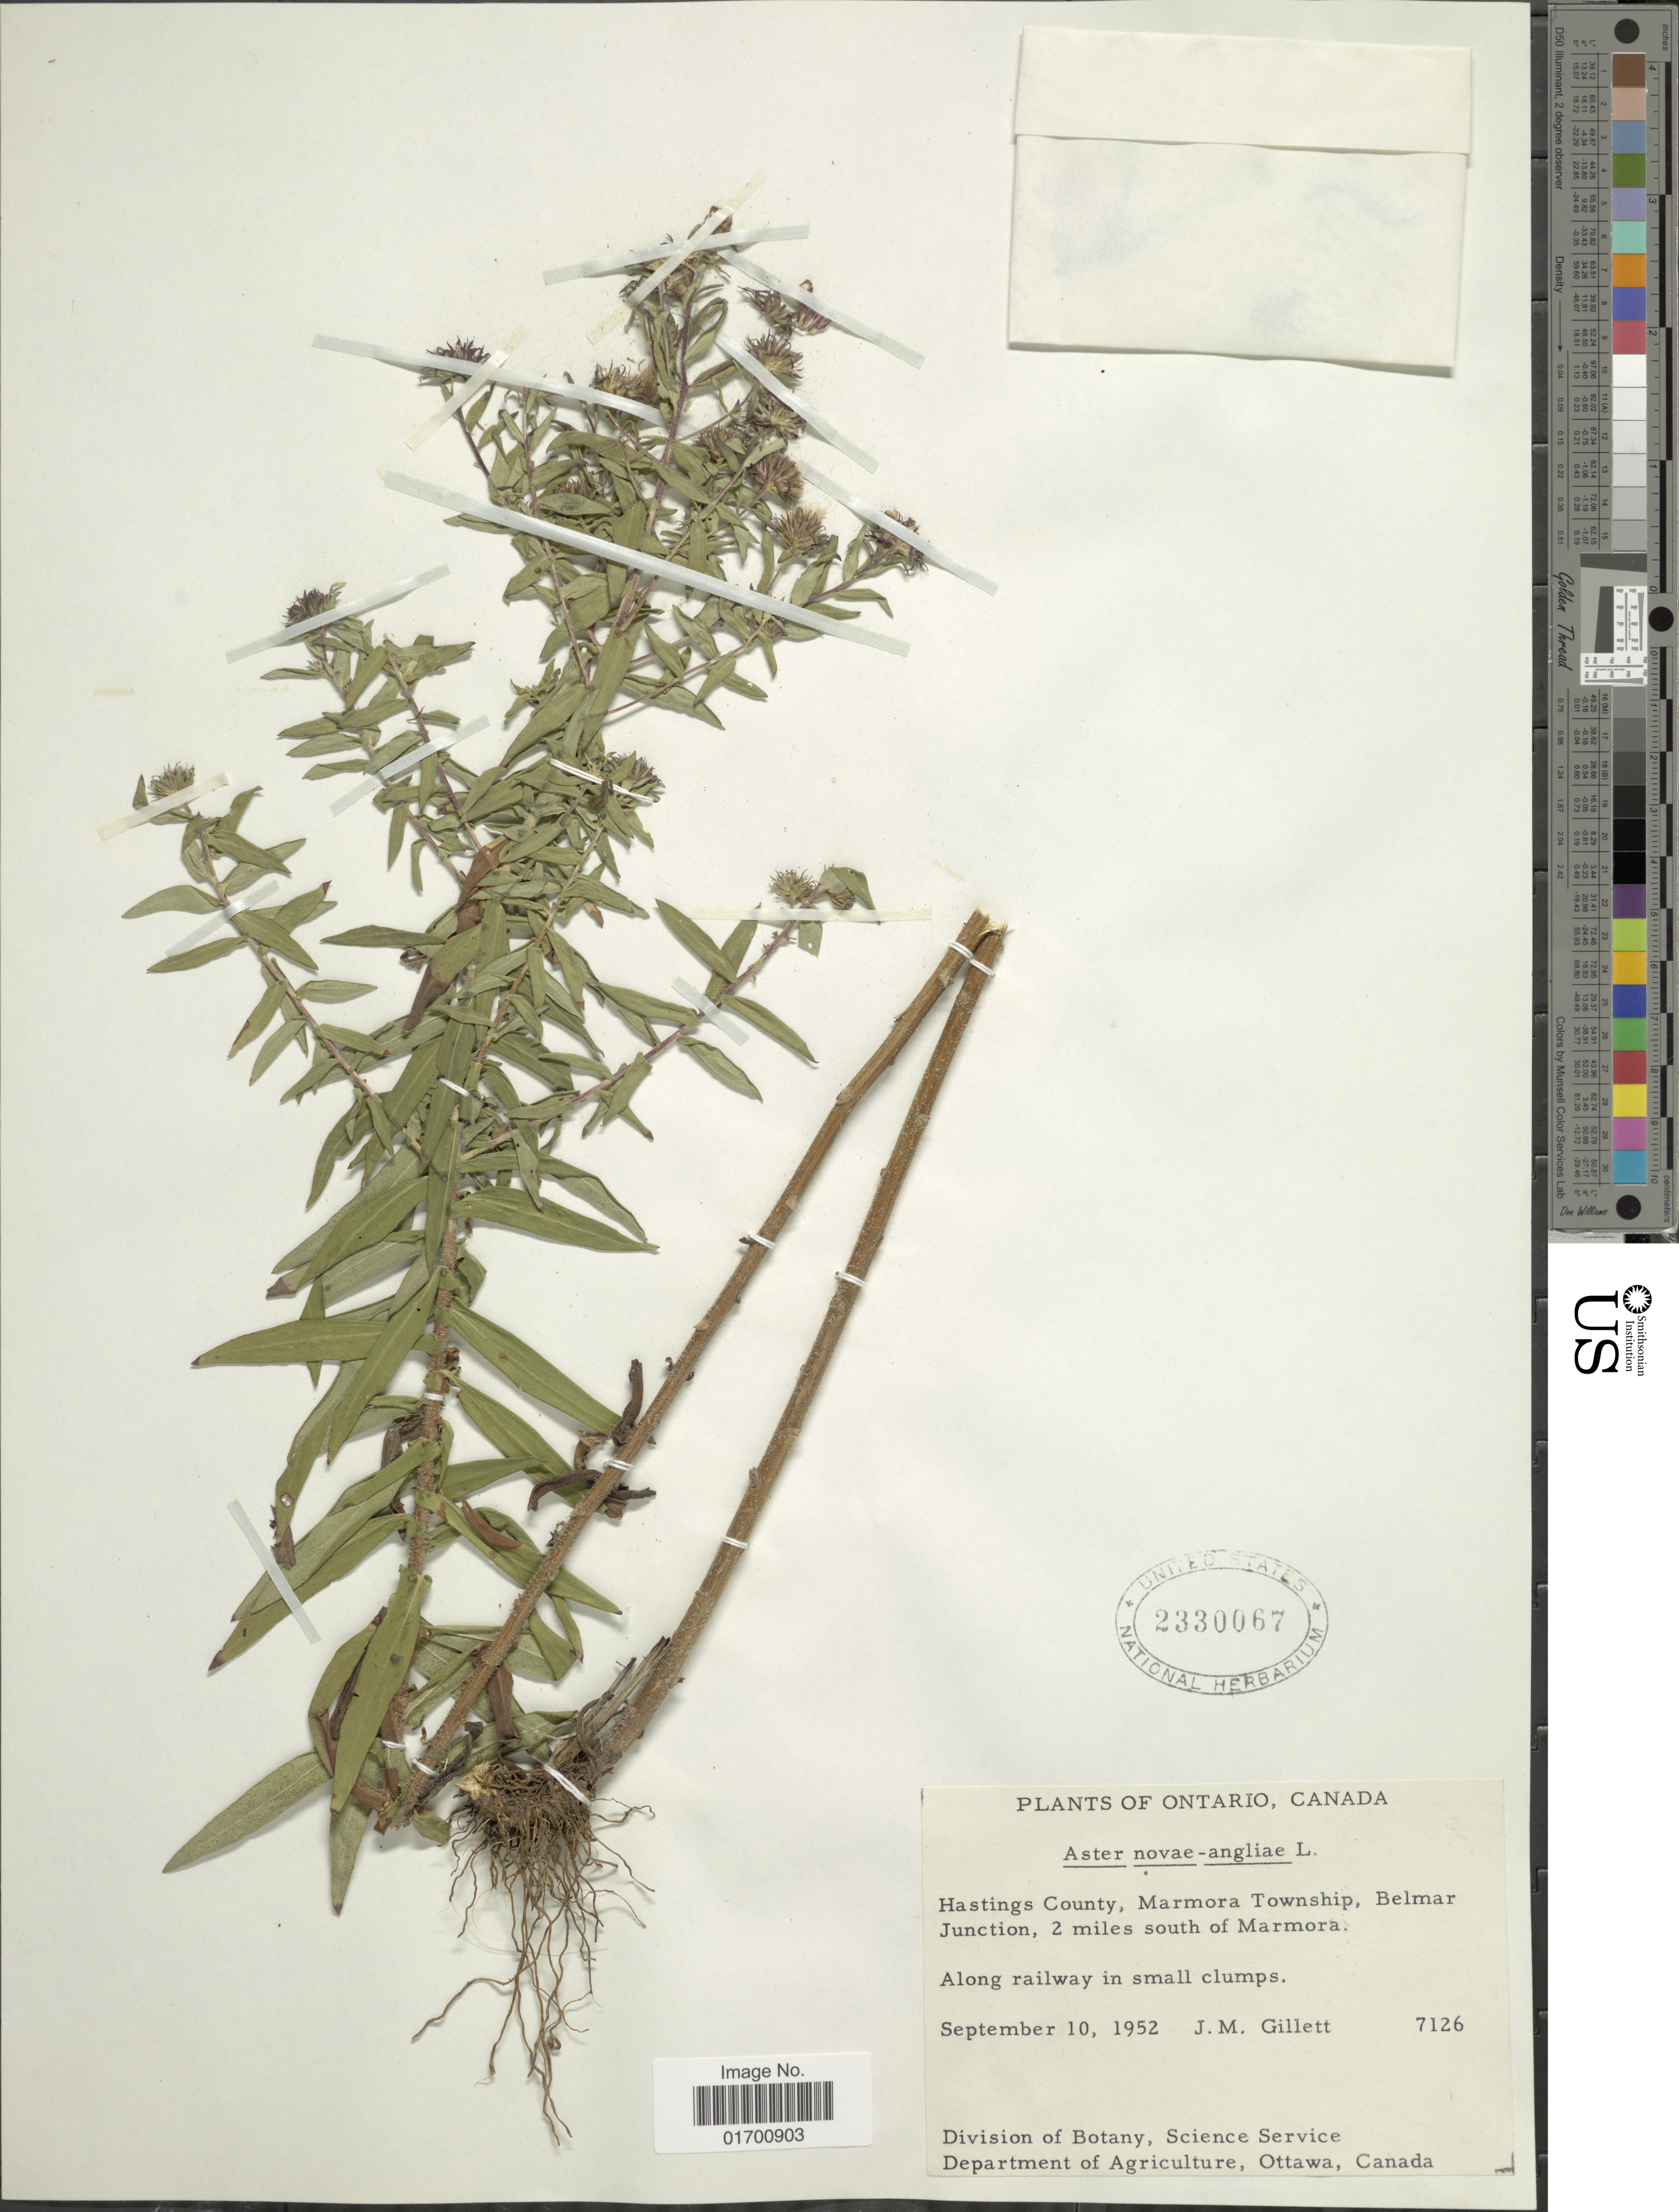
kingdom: Plantae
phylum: Tracheophyta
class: Magnoliopsida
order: Asterales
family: Asteraceae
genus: Symphyotrichum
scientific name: Symphyotrichum novae-angliae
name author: (L.) G.L. Nesom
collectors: J. M. Gillett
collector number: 7126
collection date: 1952-09-10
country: Canada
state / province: Ontario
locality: Hastings County, Marmora Township, Belmar Junction, 2 miles south of Marmora, Along railway in smapp clumps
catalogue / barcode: US 2330067